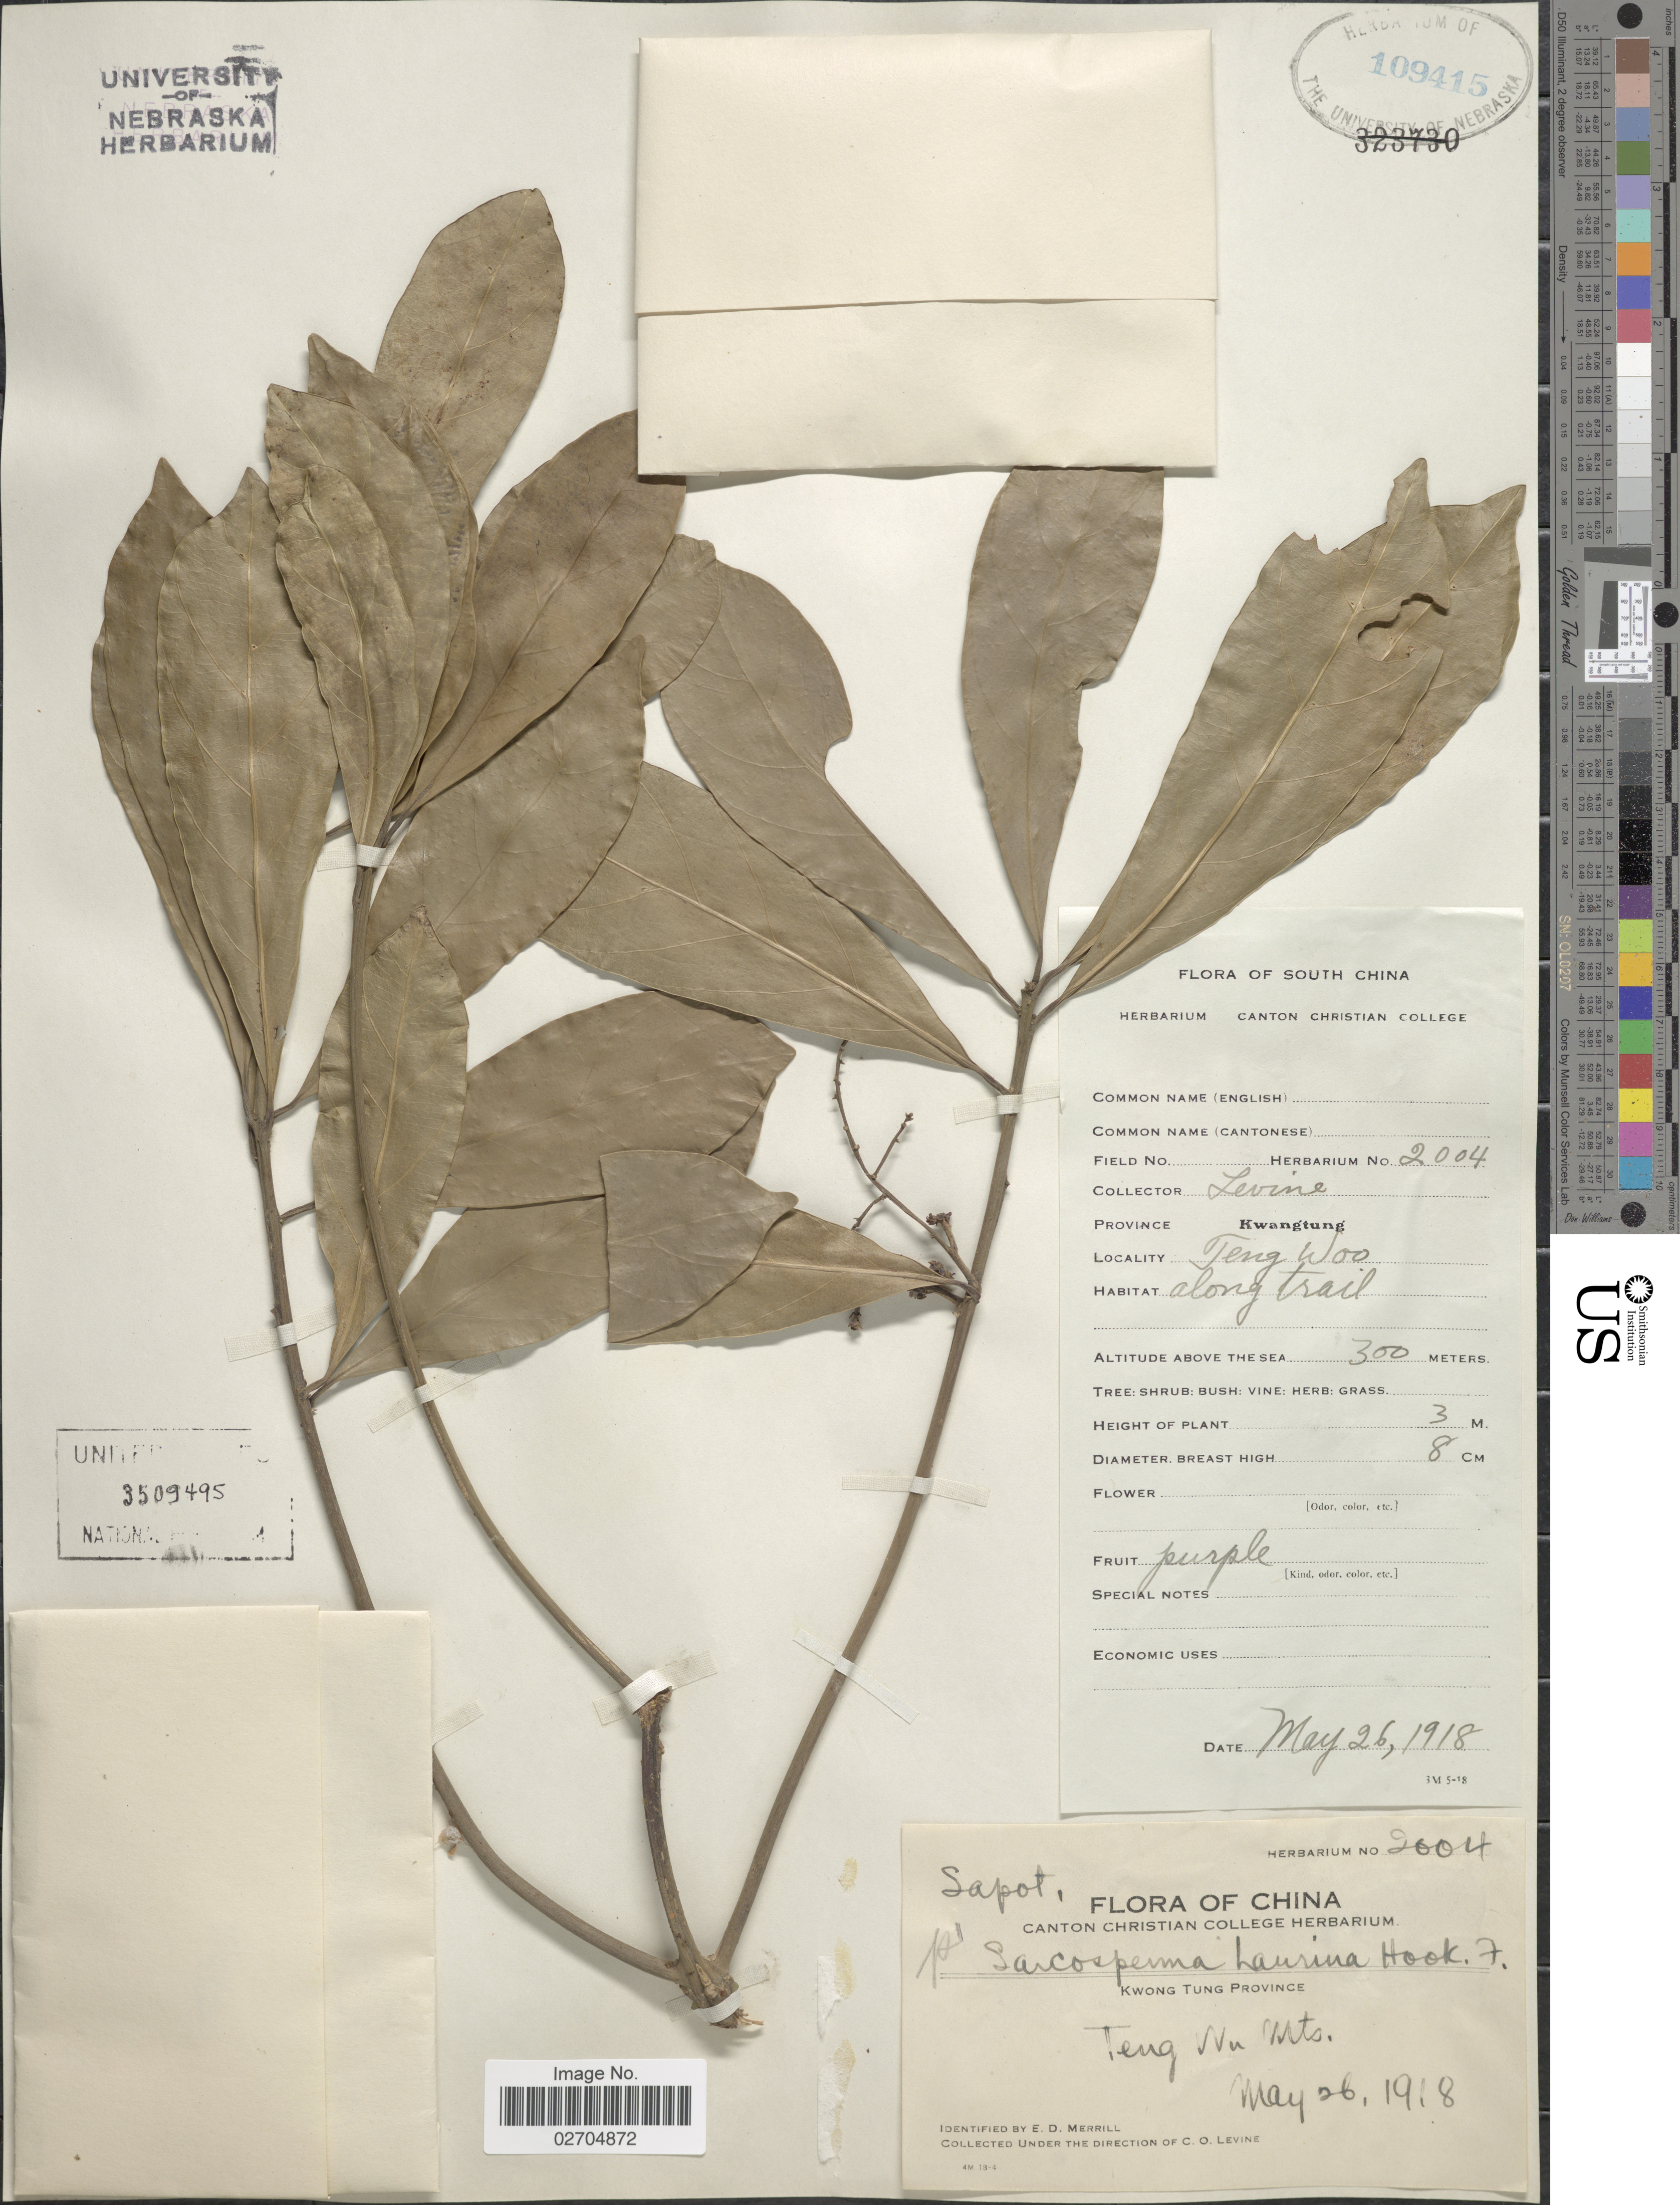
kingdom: Plantae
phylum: Tracheophyta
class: Magnoliopsida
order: Ericales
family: Sapotaceae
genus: Sarcosperma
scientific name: Sarcosperma laurinum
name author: (Benth.) Hook. f.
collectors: C. O. Levine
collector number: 2004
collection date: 1918-05-26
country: China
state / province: Guangdong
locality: South China. Province Kwangtung. Teng Woo. ALong trail. Teng Wu Mts.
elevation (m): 300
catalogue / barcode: US 3509495